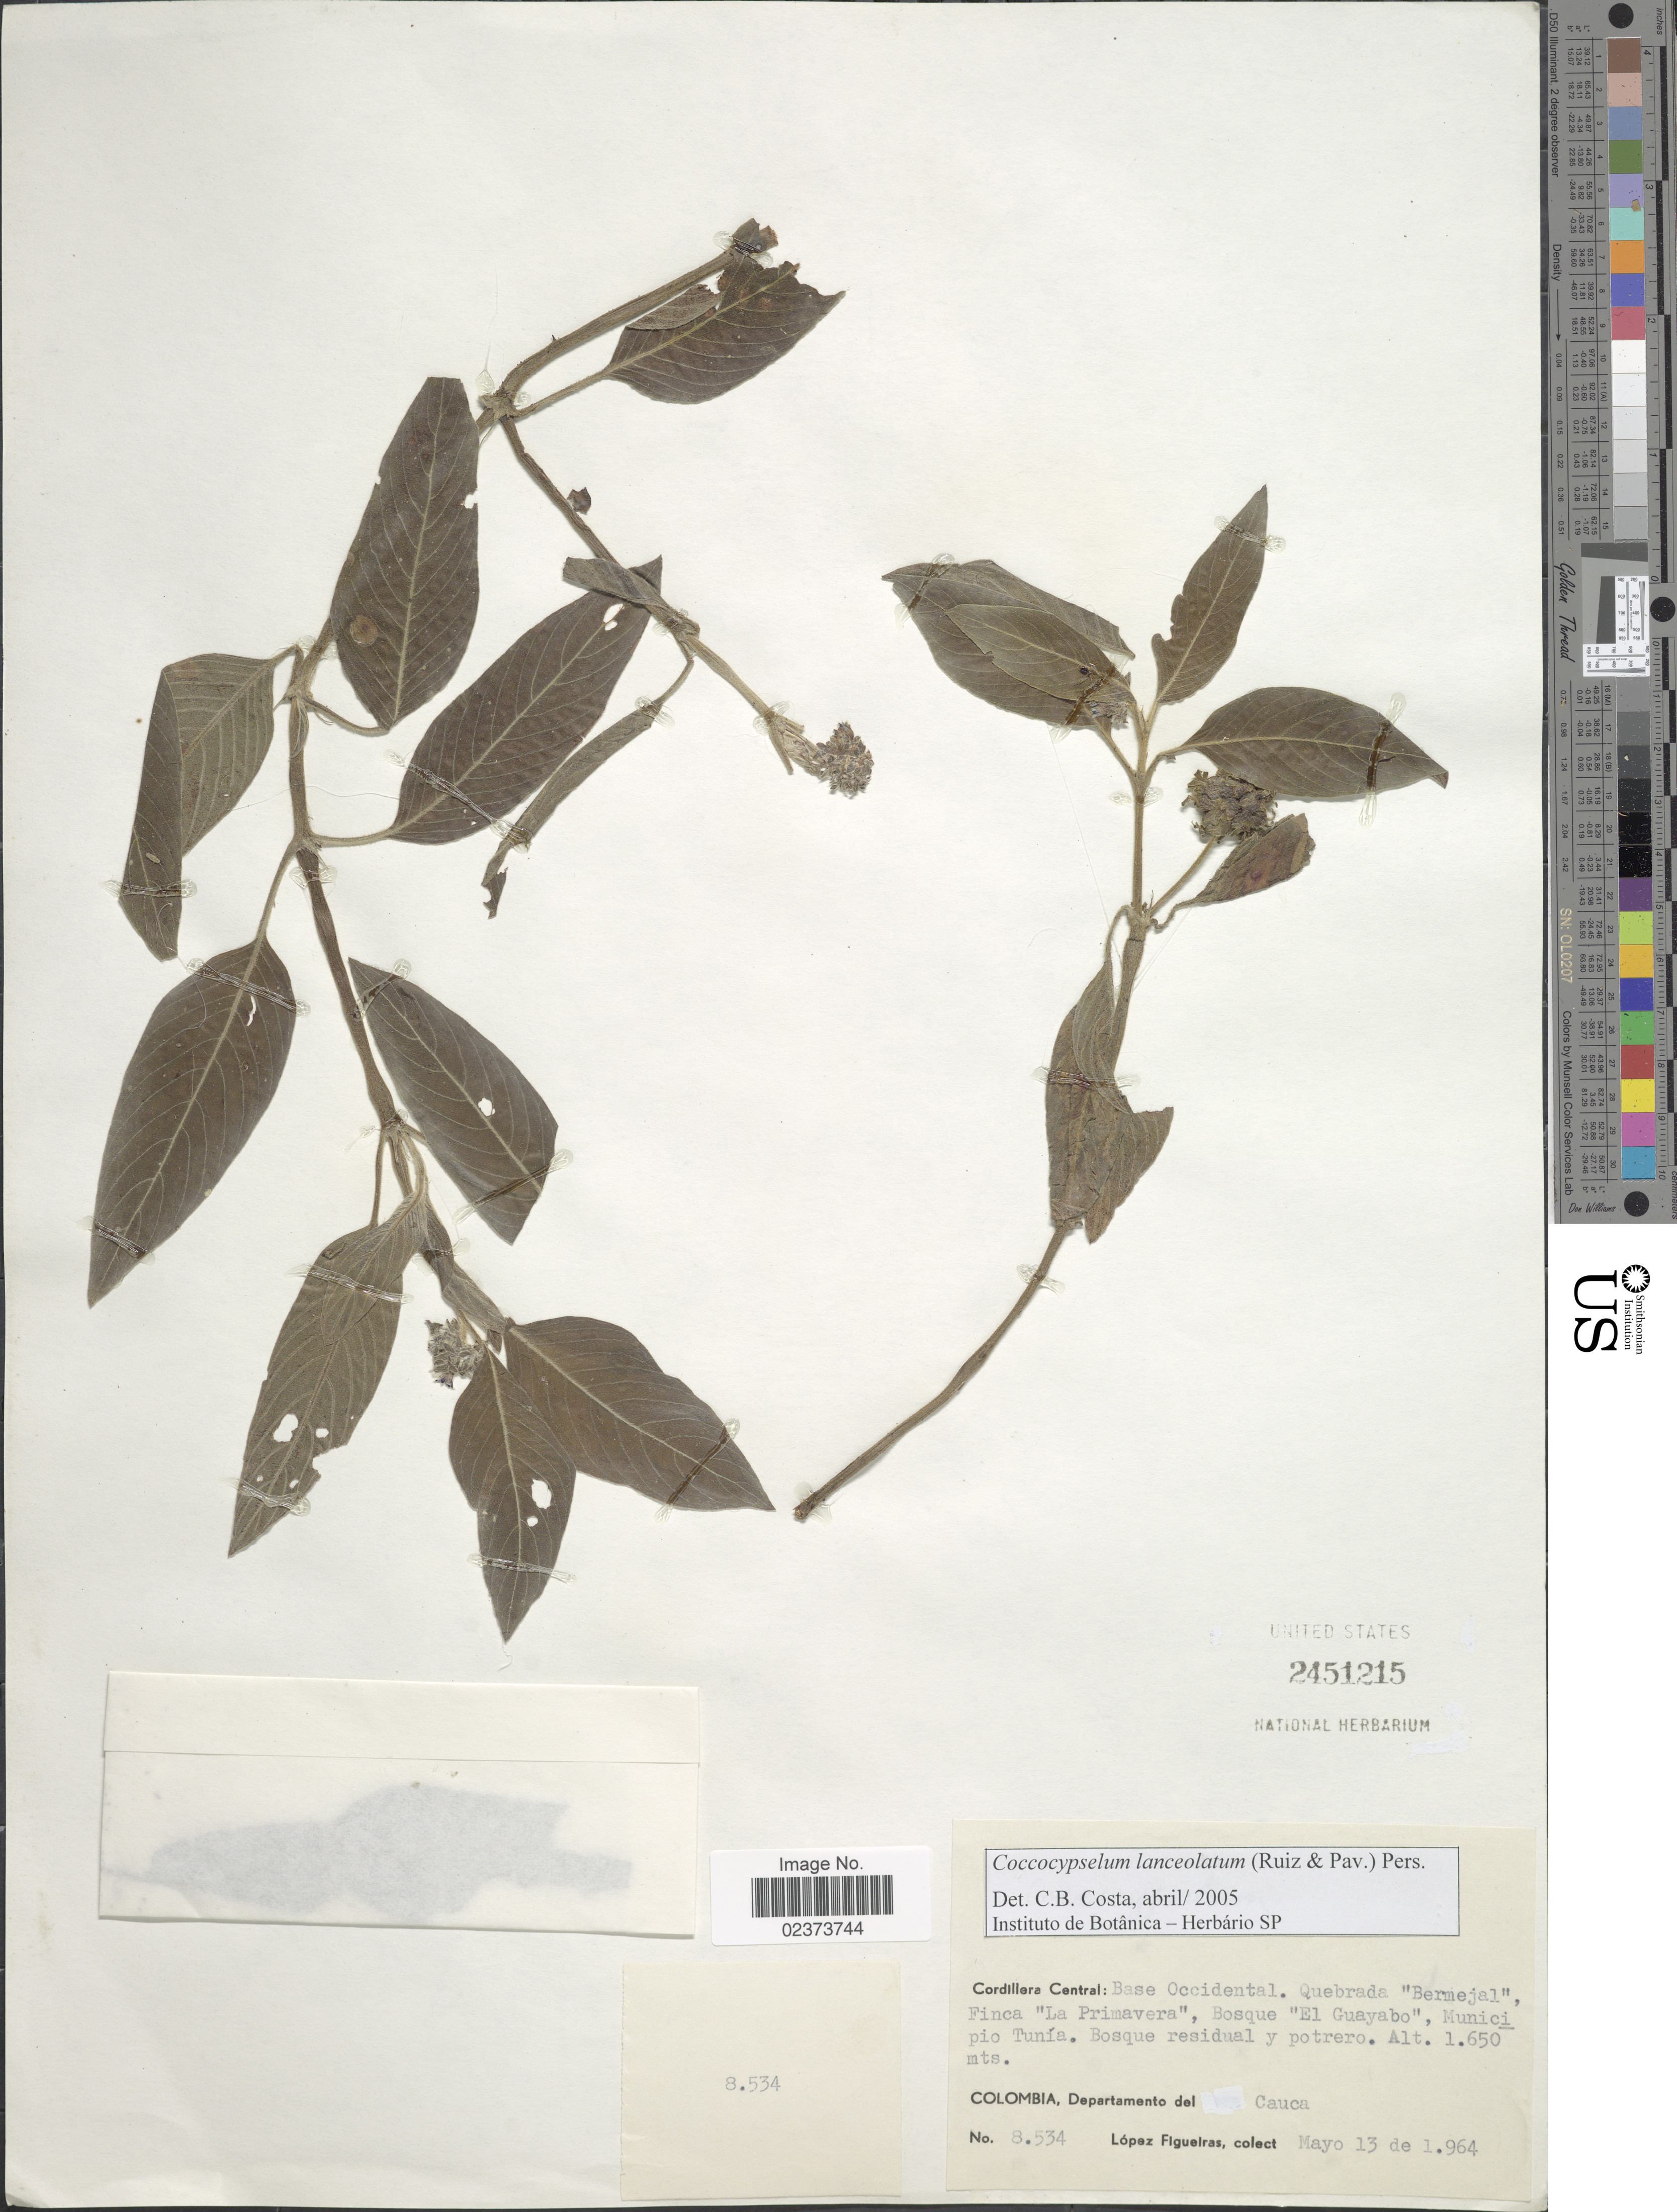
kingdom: Plantae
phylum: Tracheophyta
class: Magnoliopsida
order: Gentianales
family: Rubiaceae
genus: Coccocypselum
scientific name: Coccocypselum lanceolatum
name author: (Ruiz & Pav.) Pers.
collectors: M. López Figueiras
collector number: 8534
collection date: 1964-05-13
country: Colombia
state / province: Cauca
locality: Cordillera Central: Base Occidental. Quebrada 'Bermejal', Finca 'La Primavera', Bosque 'El Guayabo', Municipio Tunía, Departamento del Cauca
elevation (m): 1650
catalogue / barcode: US 2451215